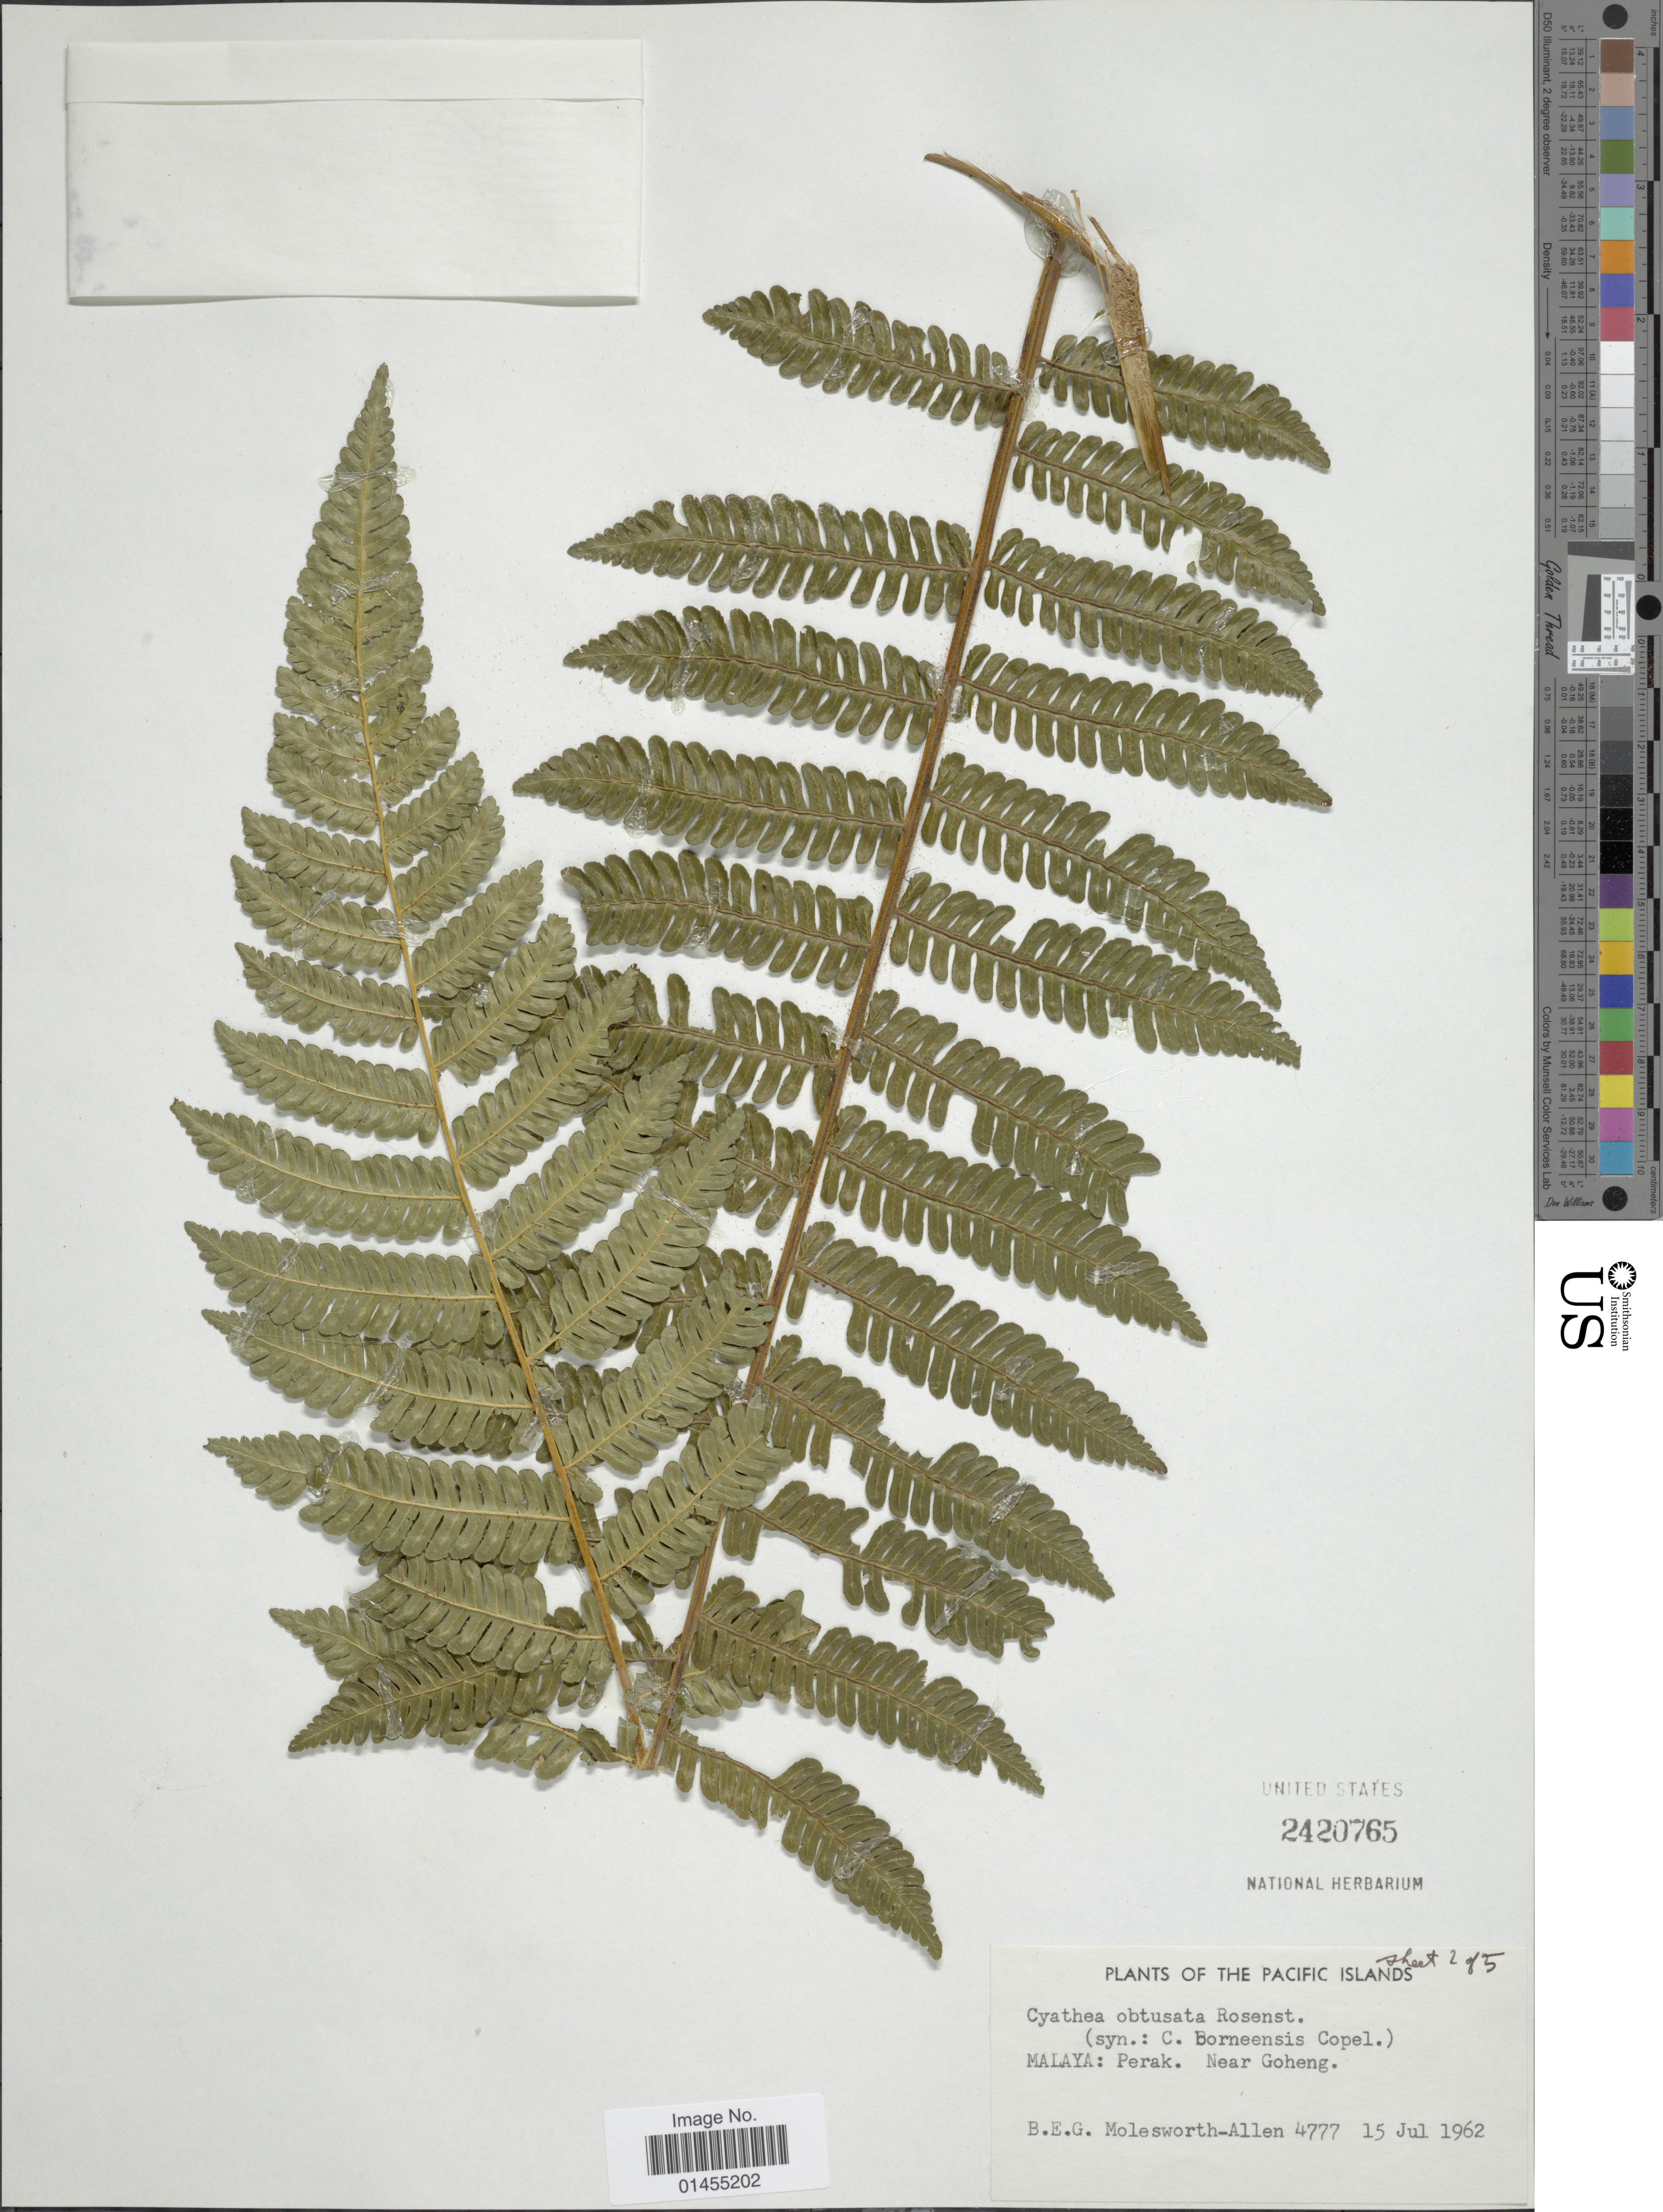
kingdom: Plantae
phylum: Tracheophyta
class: Polypodiopsida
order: Cyatheales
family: Cyatheaceae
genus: Alsophila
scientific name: Alsophila borneensis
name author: (Copel.) R.M. Tryon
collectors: B. E. G. Molesworth-Allen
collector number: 4777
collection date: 1962-07-15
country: Malaysia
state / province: Perak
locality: Malaya, The Pacific Islands, Near Goheng.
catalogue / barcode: US 2420765